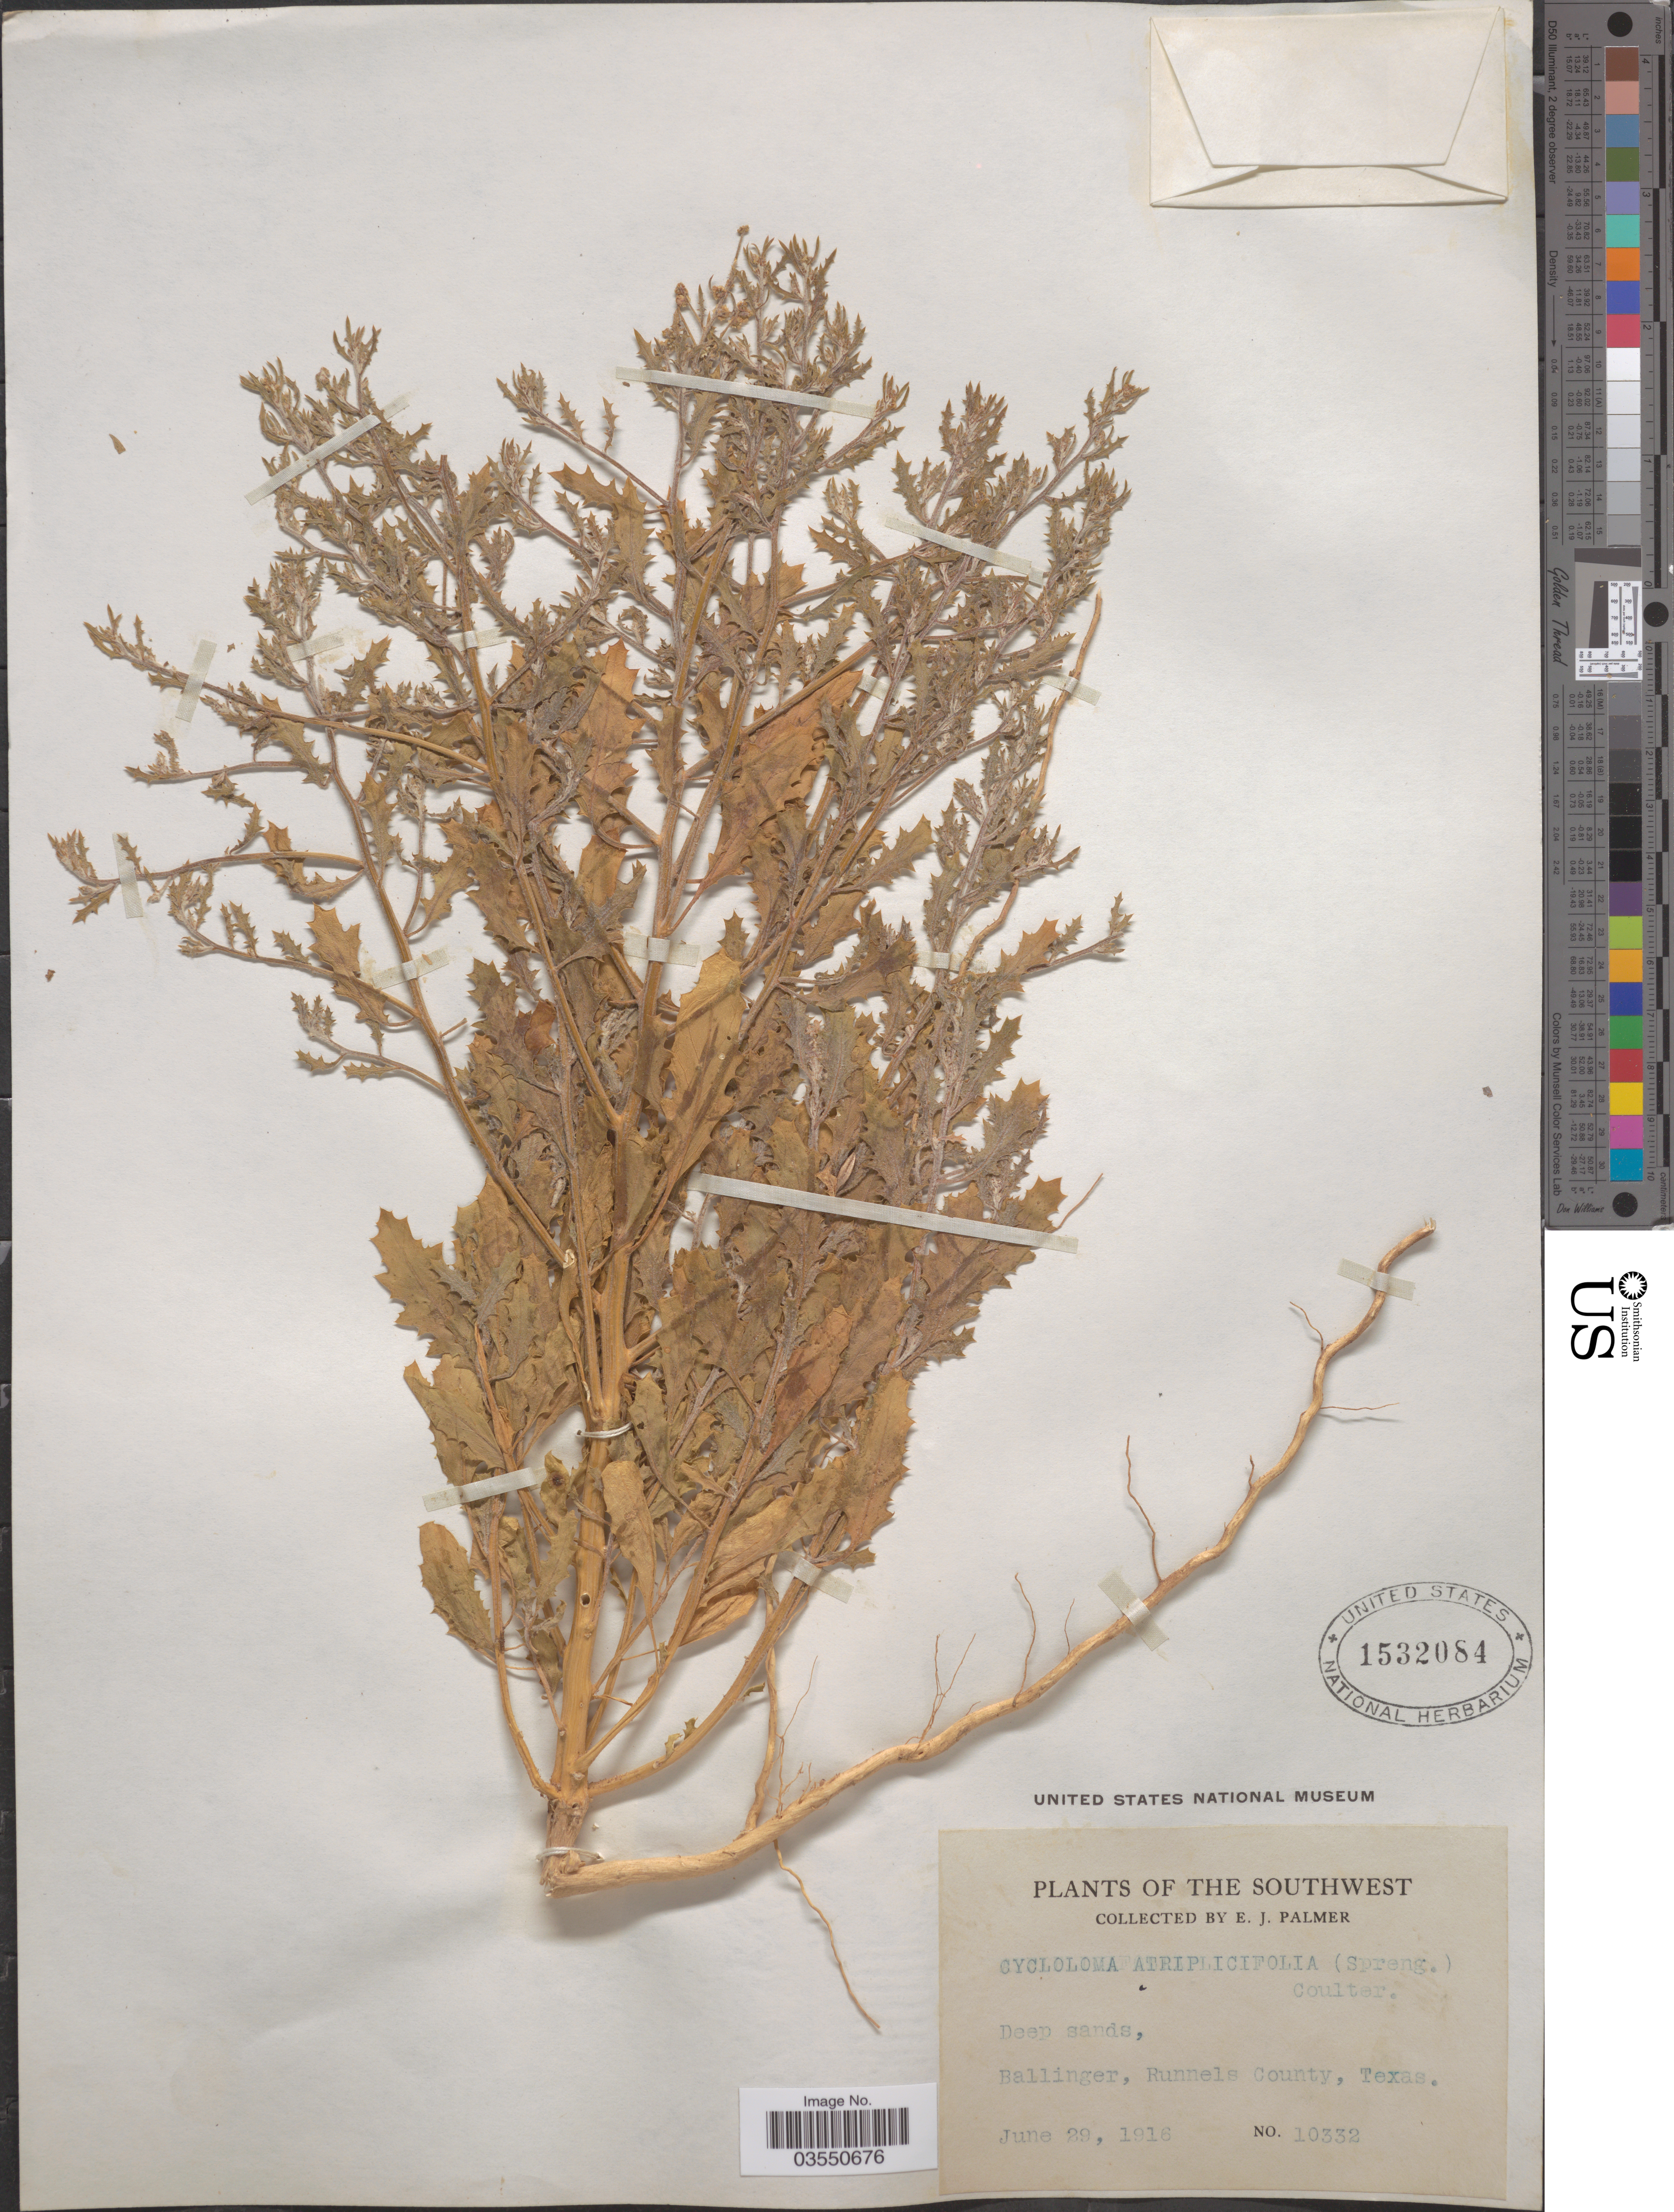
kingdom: Plantae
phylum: Tracheophyta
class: Magnoliopsida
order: Caryophyllales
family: Amaranthaceae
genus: Dysphania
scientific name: Dysphania atriplicifolia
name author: (Spreng.) G. Kadereit et al.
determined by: U.S. National Herbarium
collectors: E. J. Palmer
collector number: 10332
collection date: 1916-06-29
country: United States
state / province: Texas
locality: The Southwest. Ballinger, Runnels County.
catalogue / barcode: US 1532084